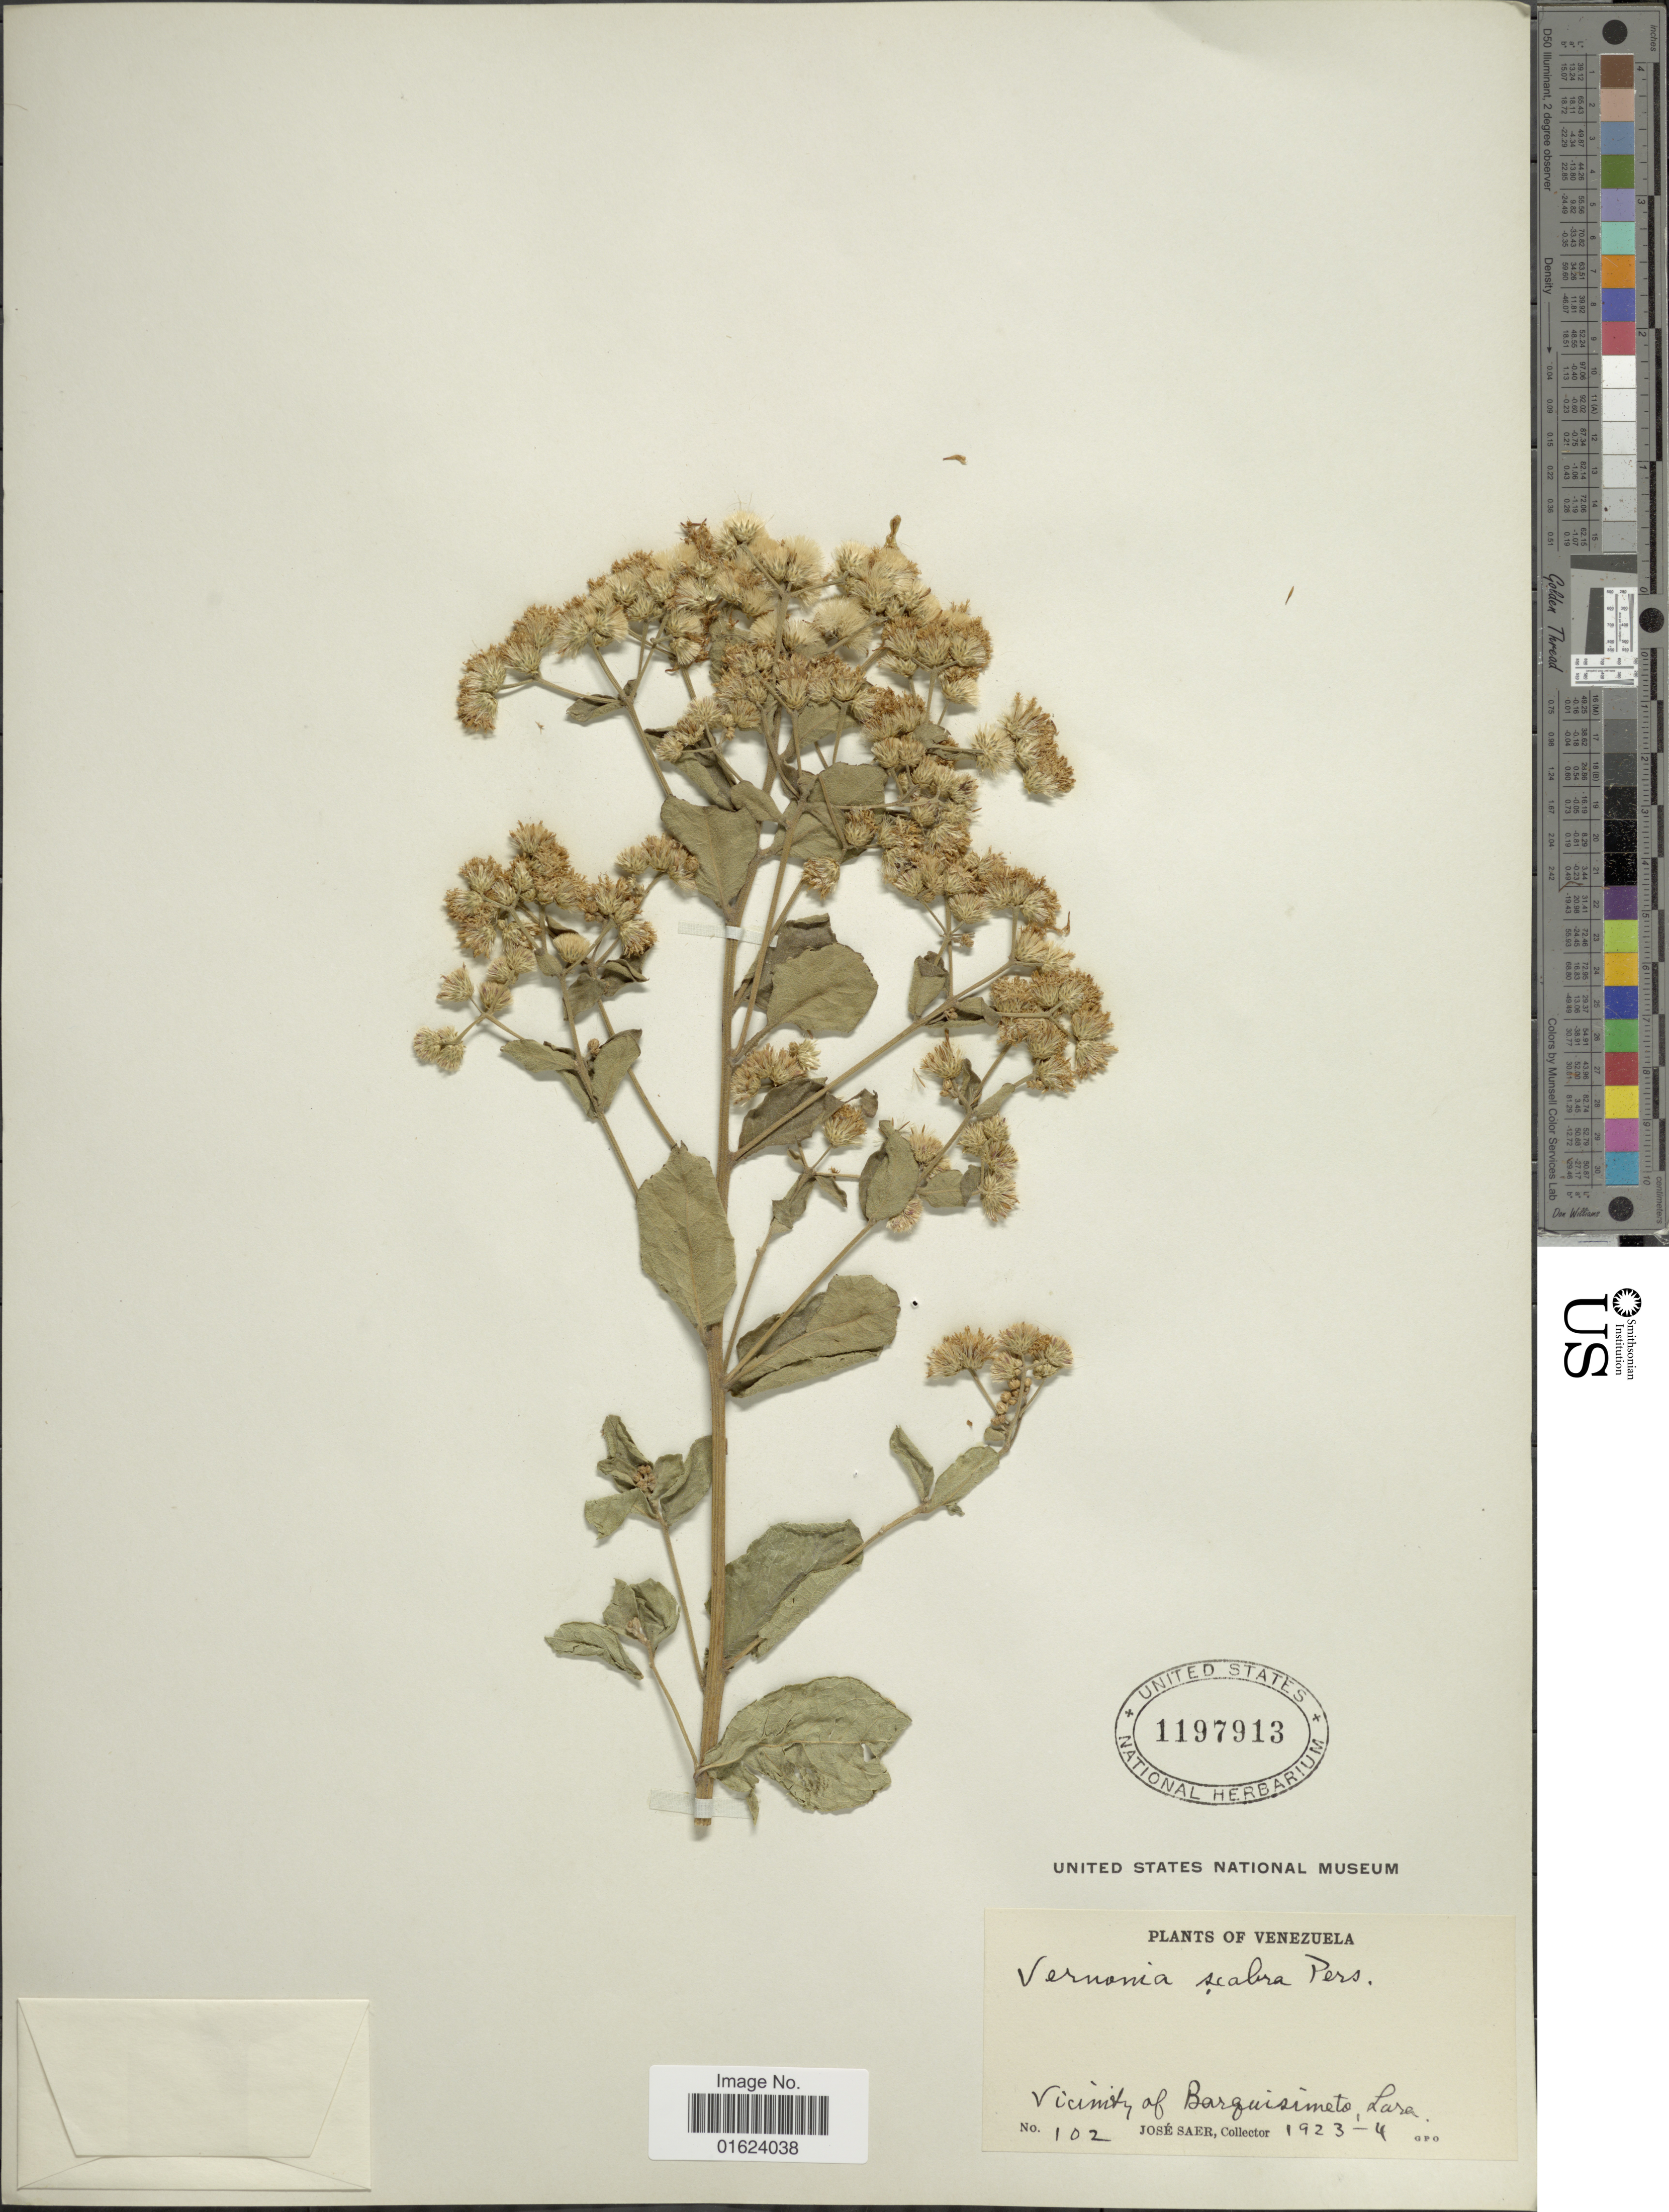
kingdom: Plantae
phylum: Tracheophyta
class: Magnoliopsida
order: Asterales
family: Asteraceae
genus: Vernonia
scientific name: Vernonia brasiliana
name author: (L.) Druce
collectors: J. Saer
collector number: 102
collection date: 1923/1924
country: Venezuela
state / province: Lara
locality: Vicinity of Baraquisimeto, Lara.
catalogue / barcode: US 1197913